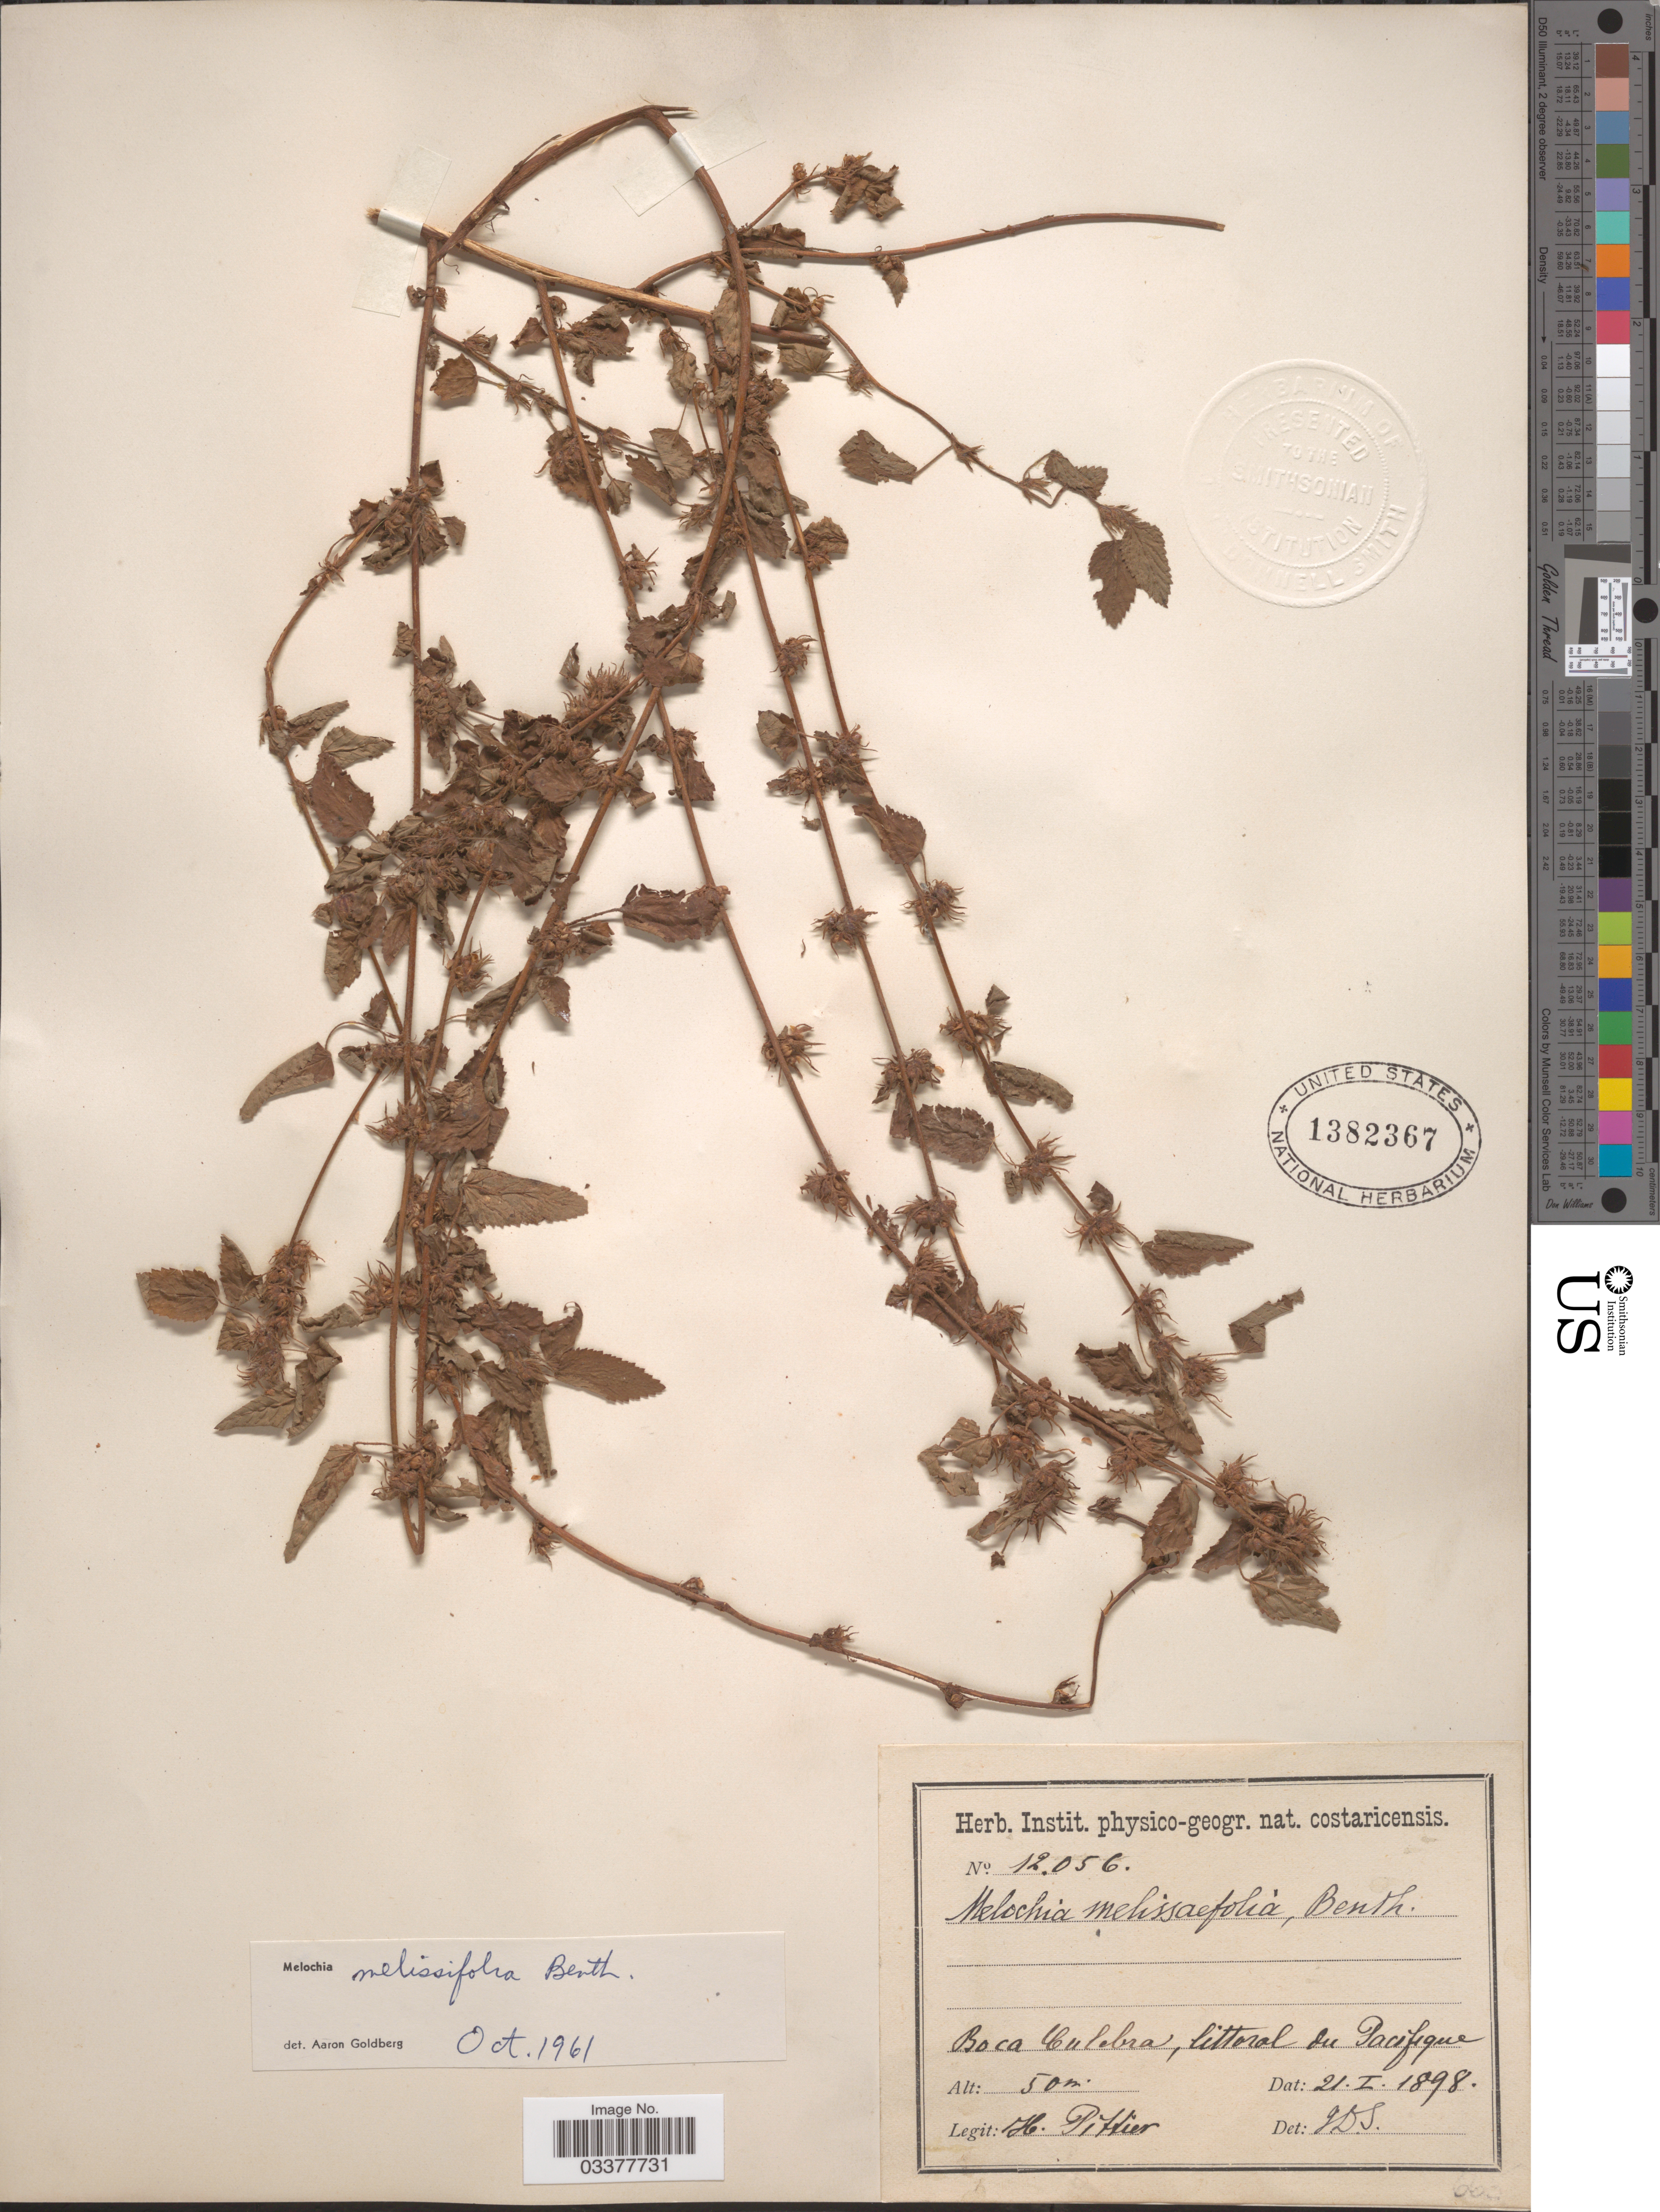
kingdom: Plantae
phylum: Tracheophyta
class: Magnoliopsida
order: Malvales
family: Malvaceae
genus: Melochia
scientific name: Melochia melissifolia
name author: Benth.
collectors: H. F. Pittier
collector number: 12056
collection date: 1898-01-21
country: Costa Rica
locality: Boca Culebra, littoral du Pacifique.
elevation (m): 50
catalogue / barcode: US 1382367